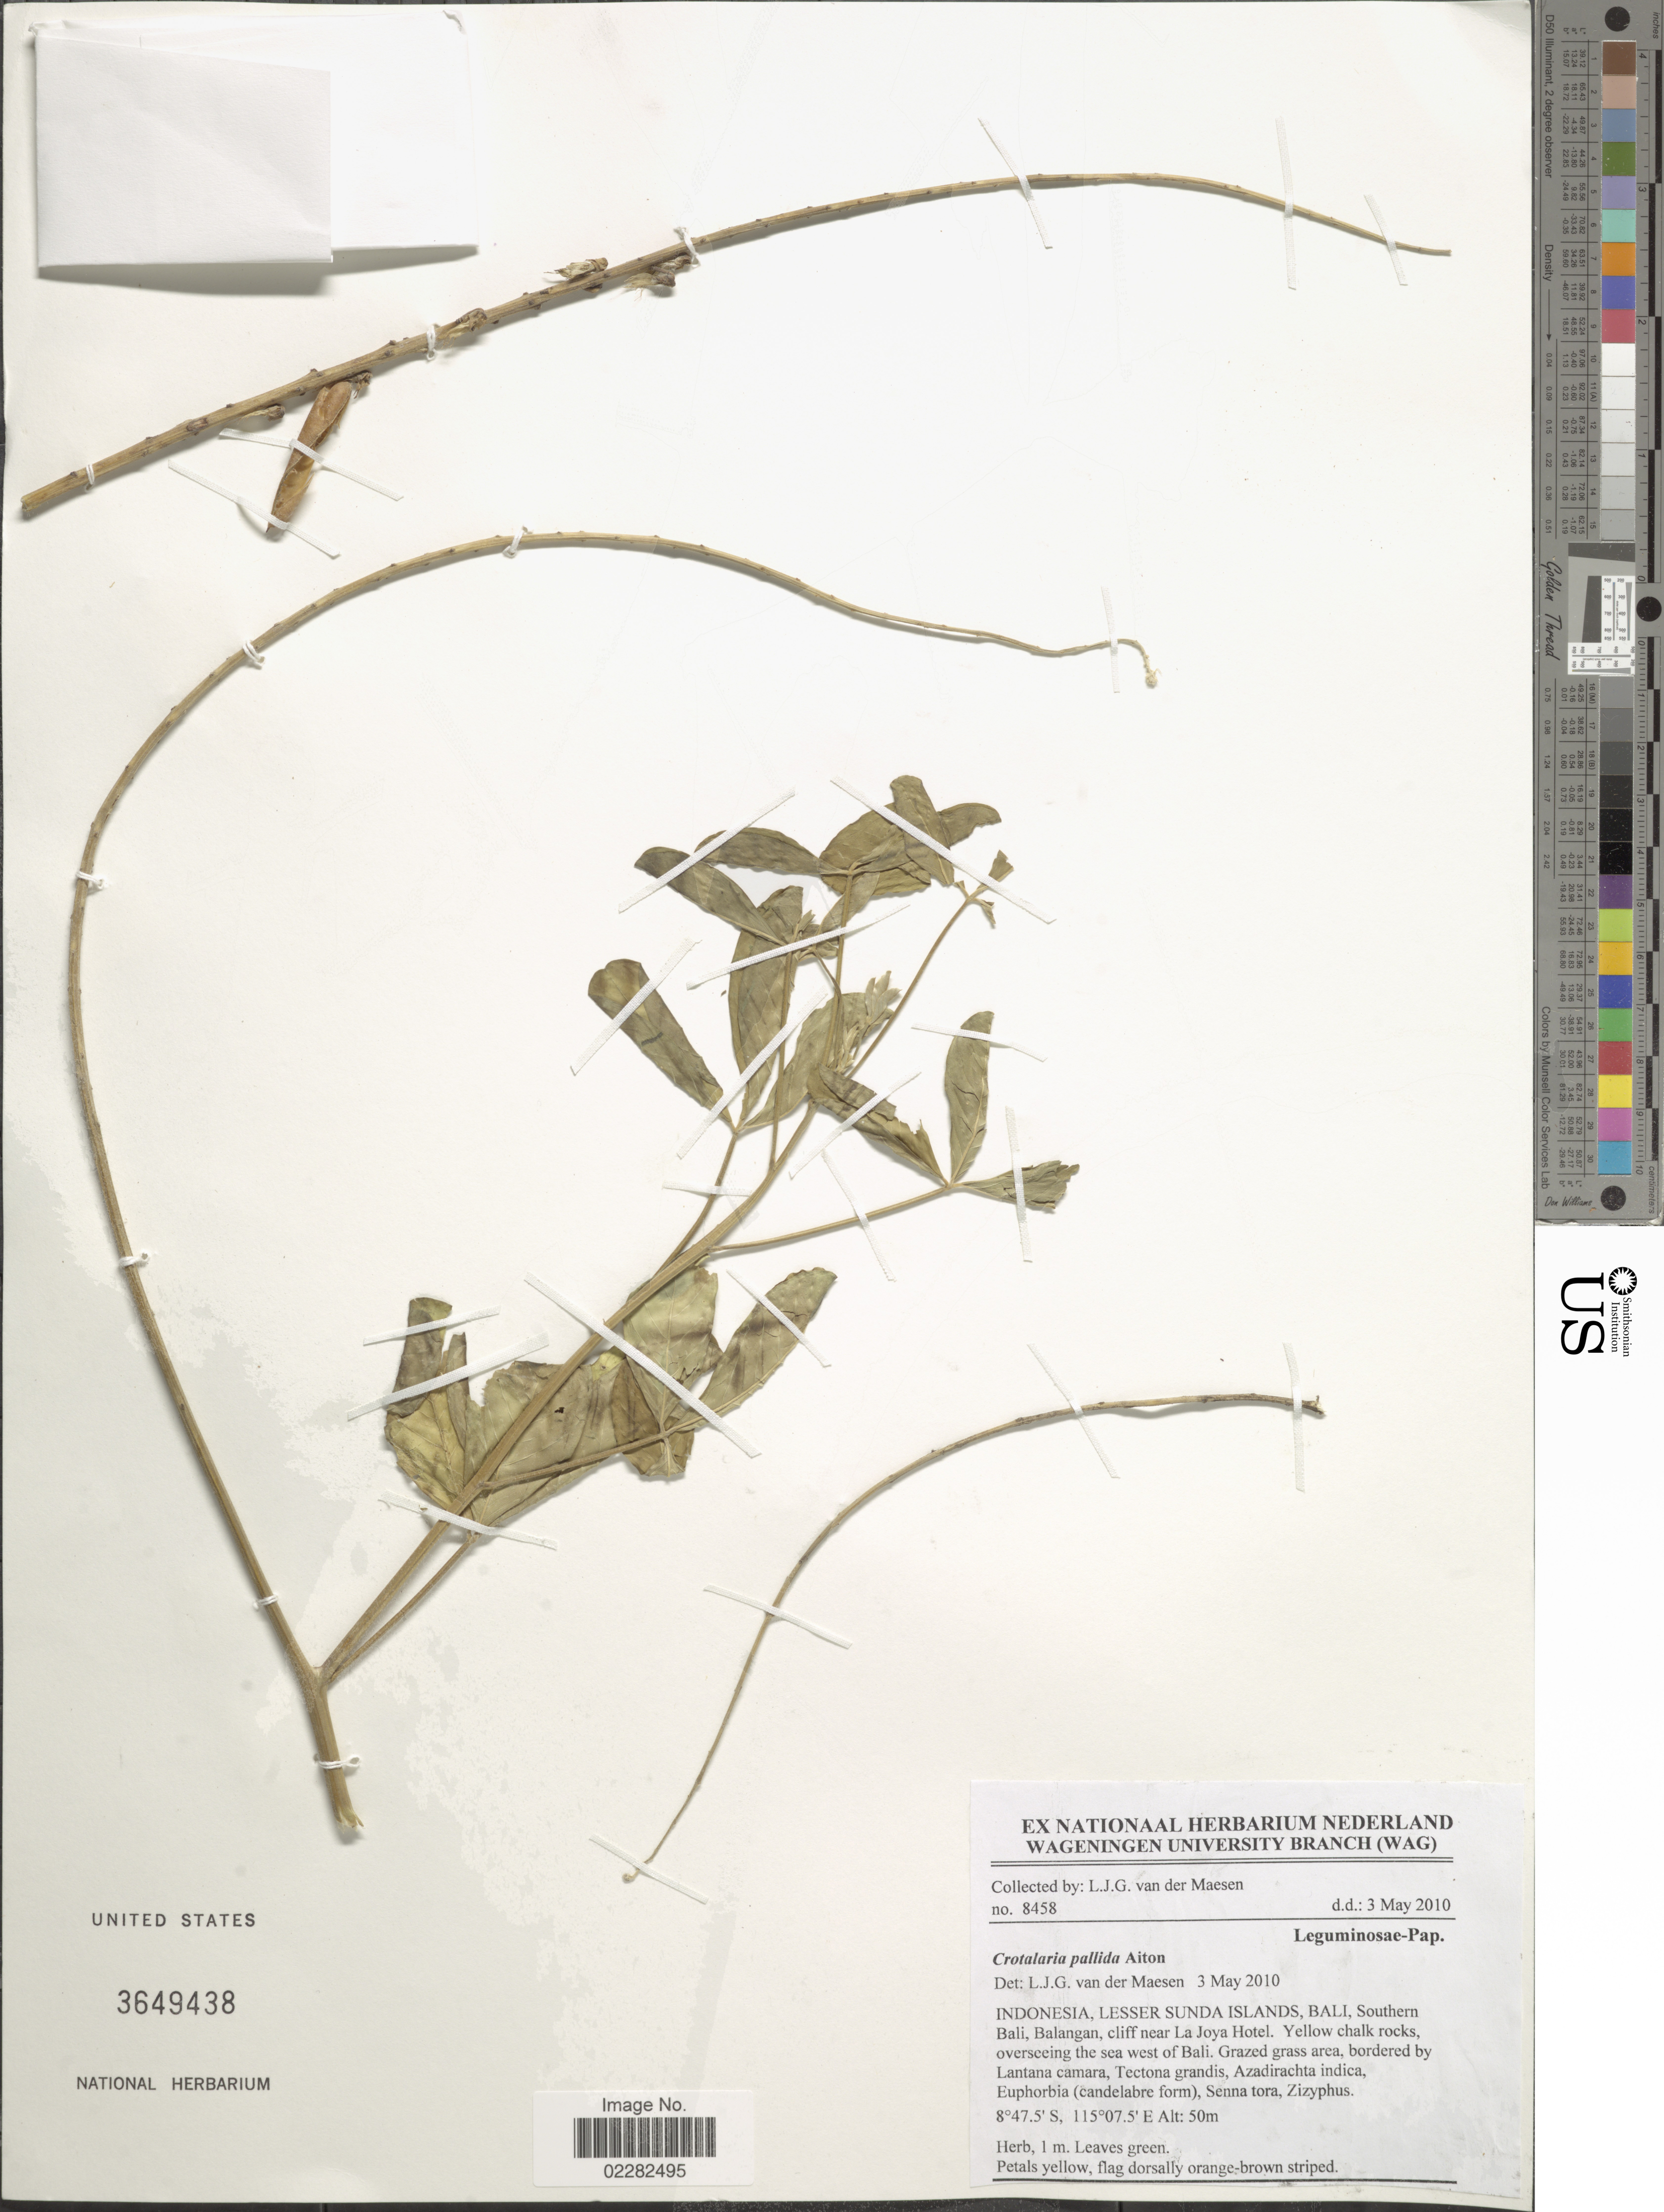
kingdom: Plantae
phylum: Tracheophyta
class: Magnoliopsida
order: Fabales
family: Fabaceae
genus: Crotalaria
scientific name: Crotalaria pallida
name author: Aiton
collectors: L. van der Maesen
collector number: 8458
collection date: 2010-05-03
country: Indonesia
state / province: Nusa Tenggara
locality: Lesser Sunda Islands, Bali, Southern Bali, Balangan, cliff near La Joya Hotel, Yellow chalk rocks, overseeing the sea west of Bali.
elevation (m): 50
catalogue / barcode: US 3649438